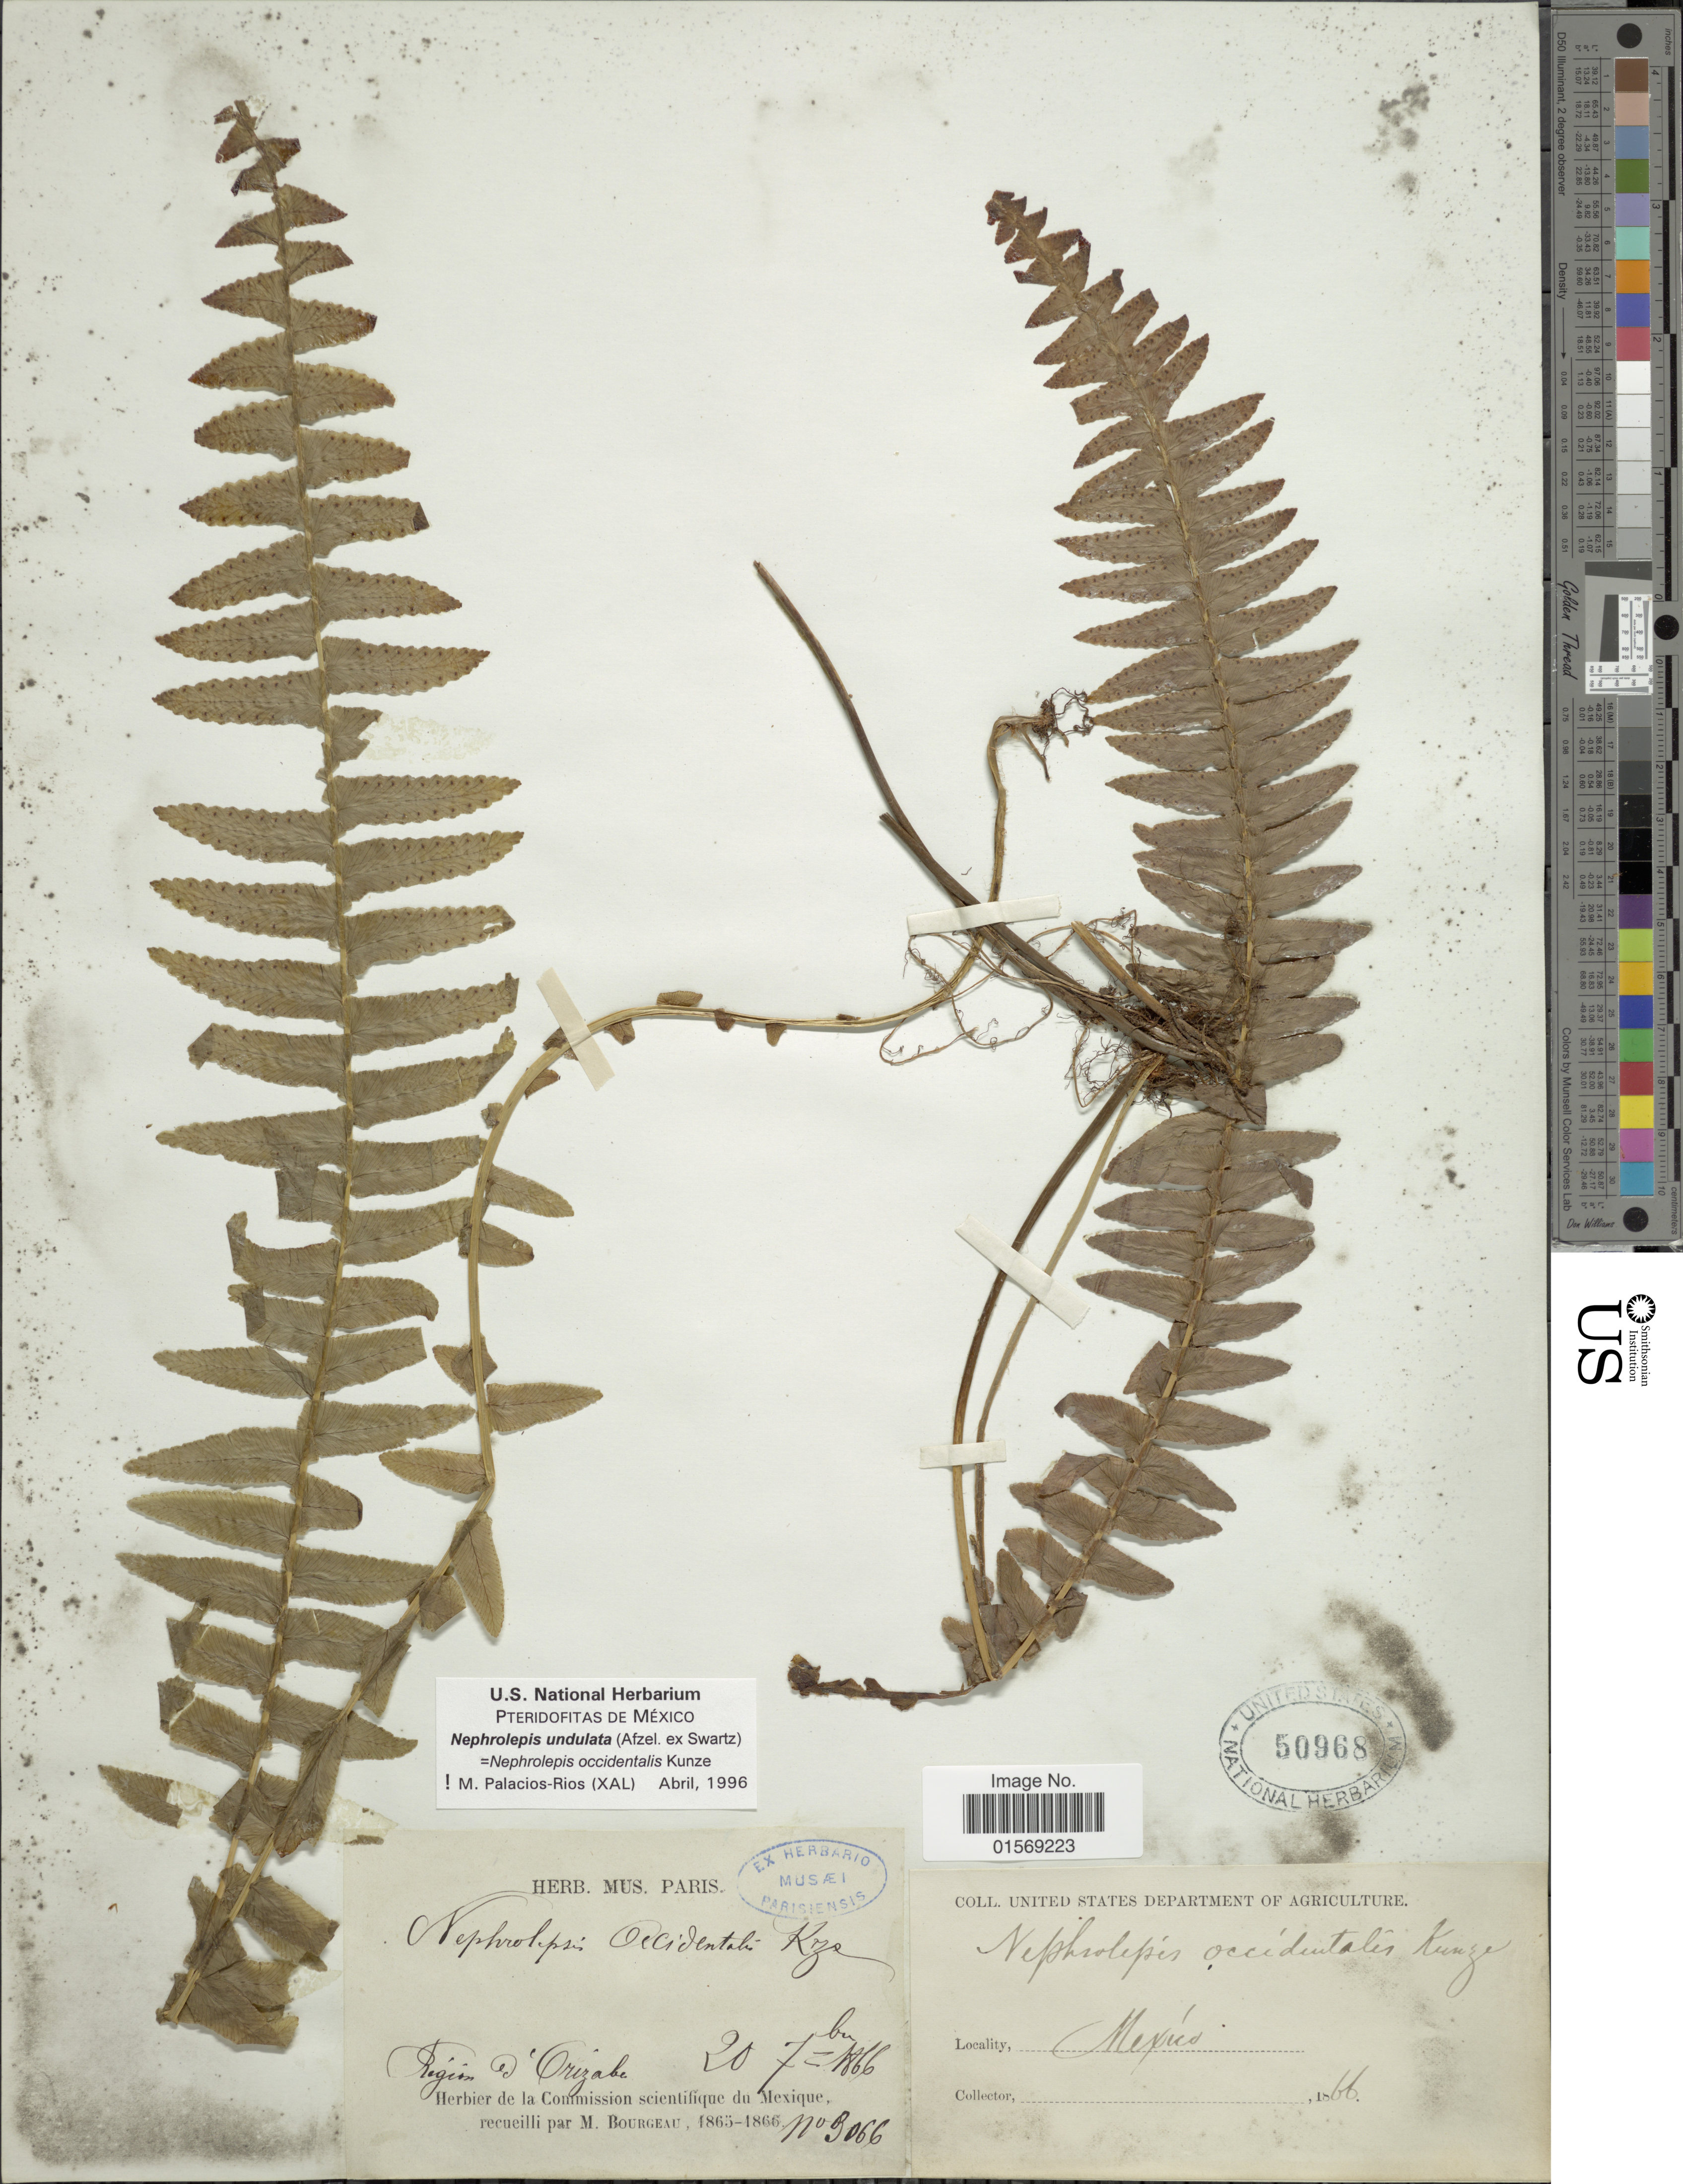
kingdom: Plantae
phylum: Tracheophyta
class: Polypodiopsida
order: Polypodiales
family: Nephrolepidaceae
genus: Nephrolepis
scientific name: Nephrolepis undulata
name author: J. Sm.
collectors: M. Bourgeau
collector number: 3066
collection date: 1866-09-20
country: Mexico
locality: Region d'Orizaba. Mexico.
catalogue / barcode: US 50968